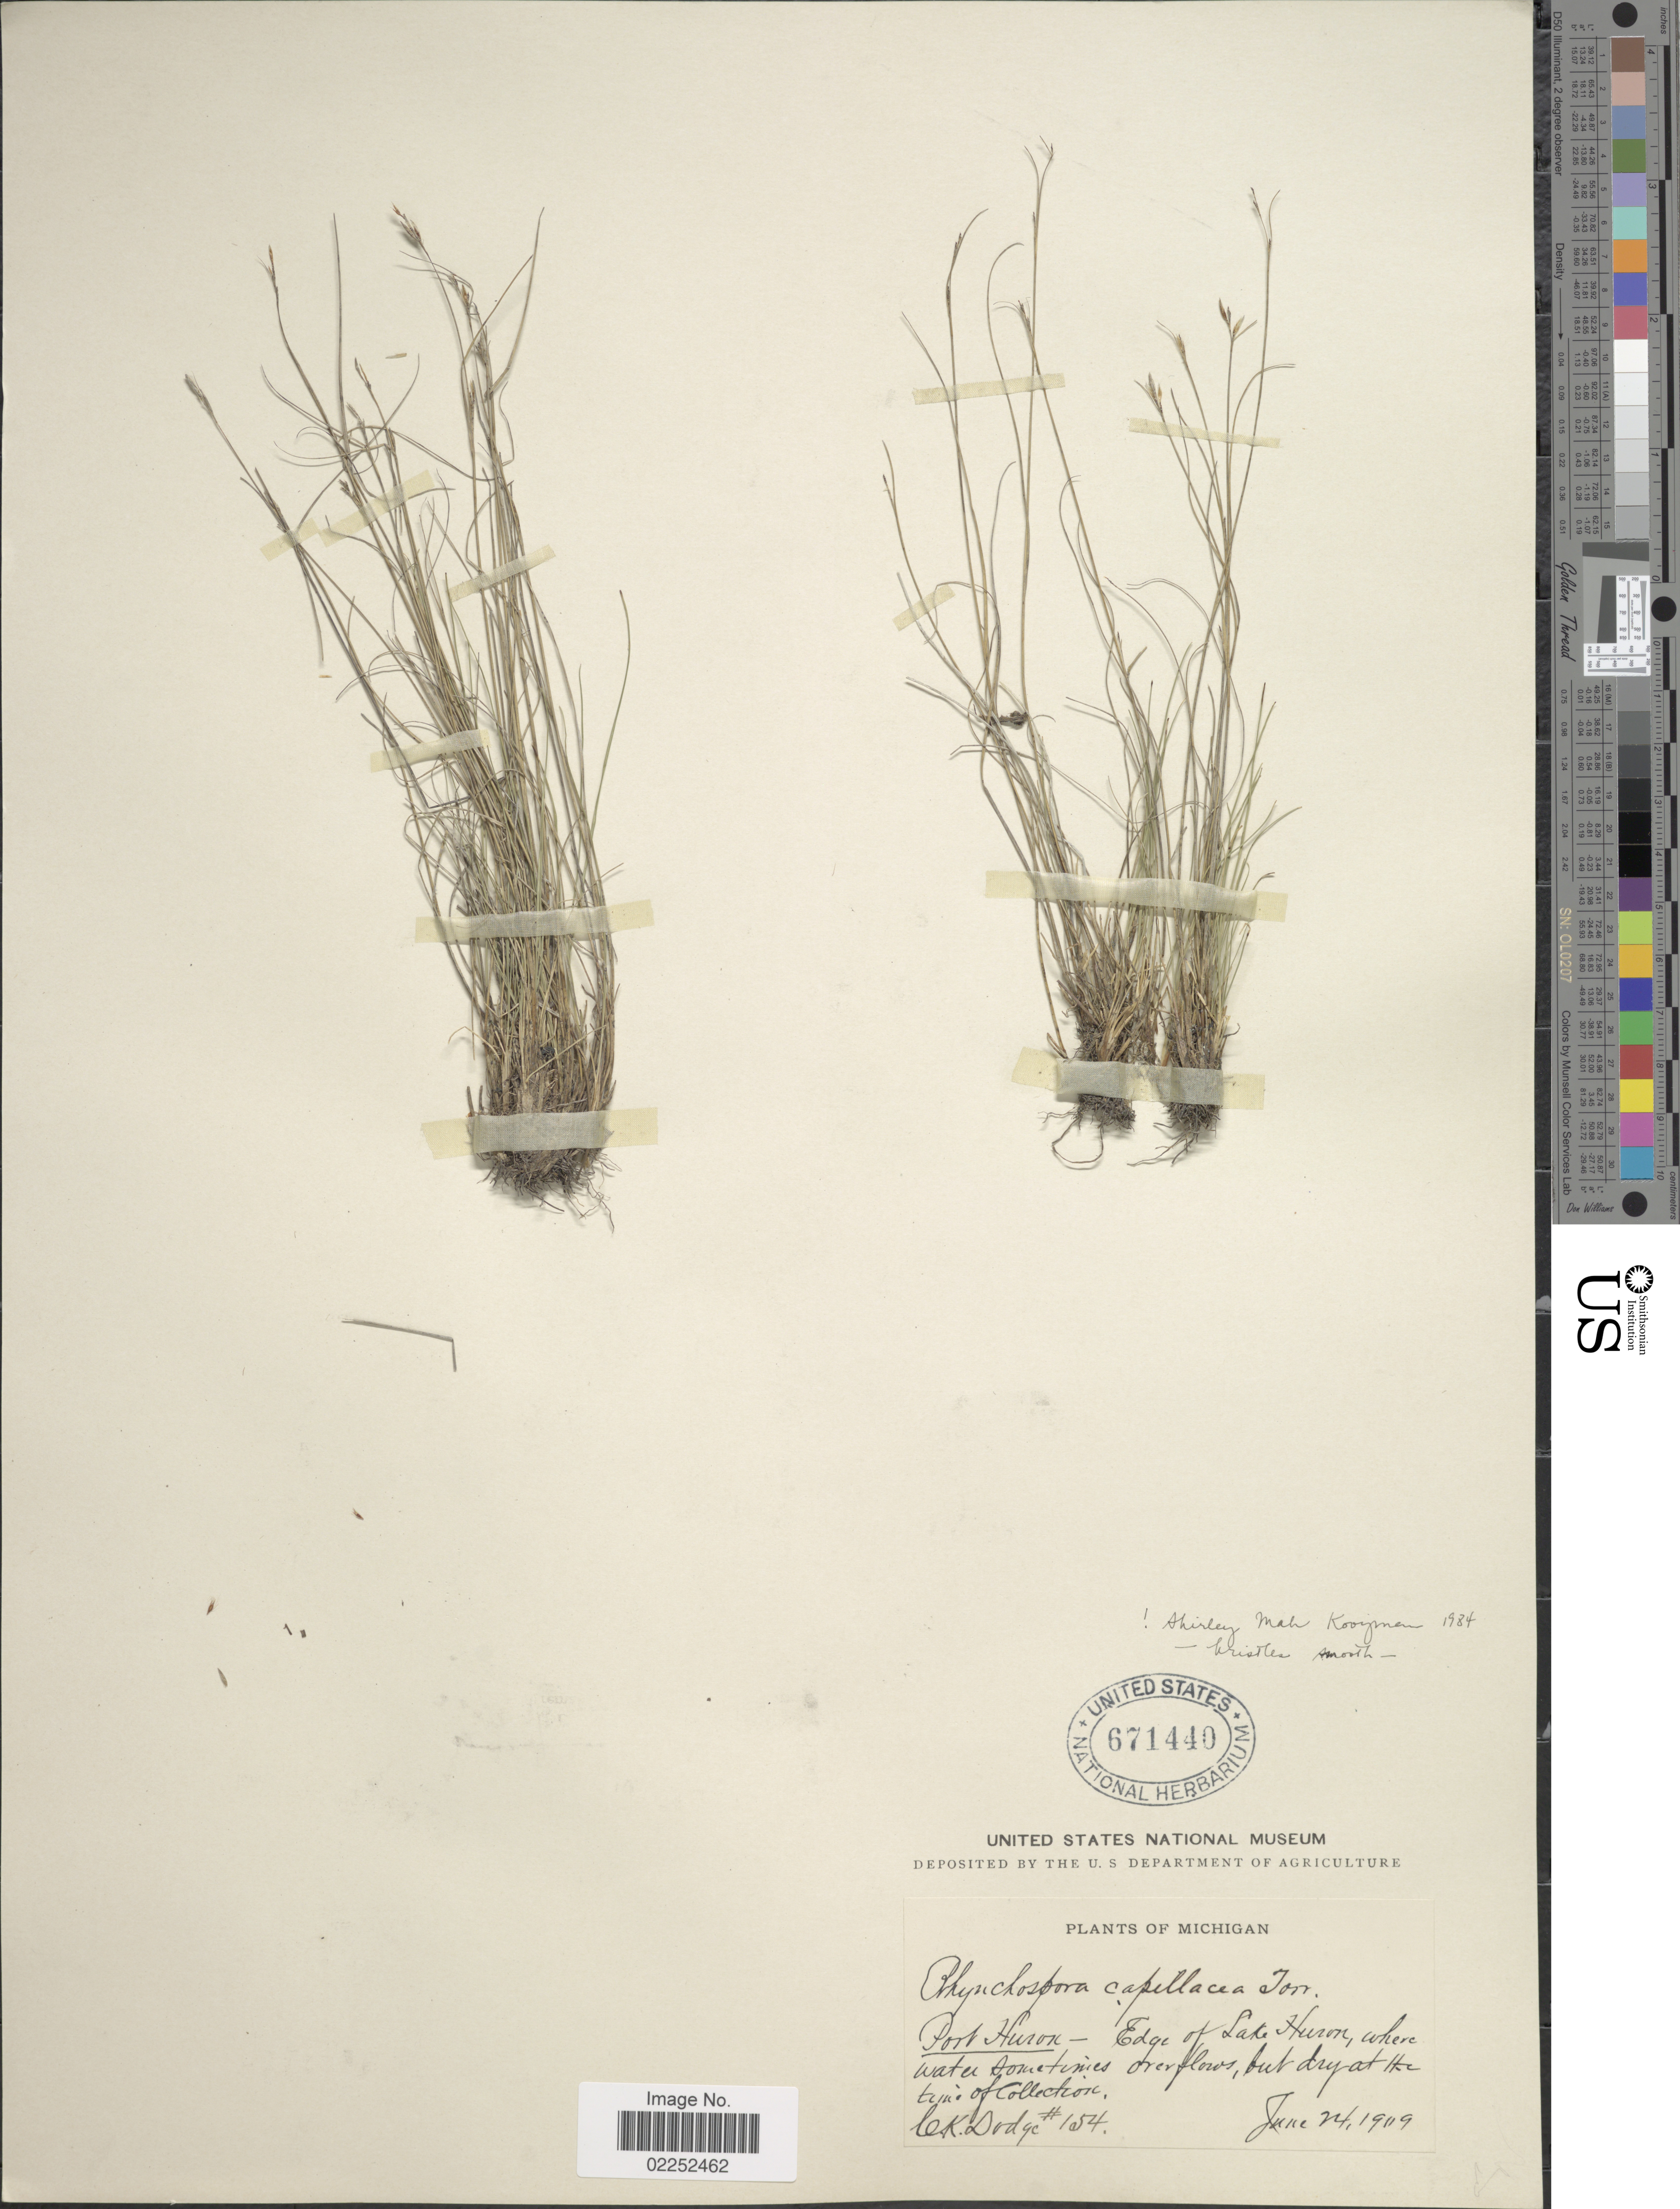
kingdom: Plantae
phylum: Tracheophyta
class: Liliopsida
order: Poales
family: Cyperaceae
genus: Rhynchospora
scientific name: Rhynchospora capillacea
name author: Torr.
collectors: C. Dodge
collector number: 154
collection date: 1909-06-24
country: United States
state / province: Michigan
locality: Port Huron - Edge of Lake Huron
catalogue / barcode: US 671440